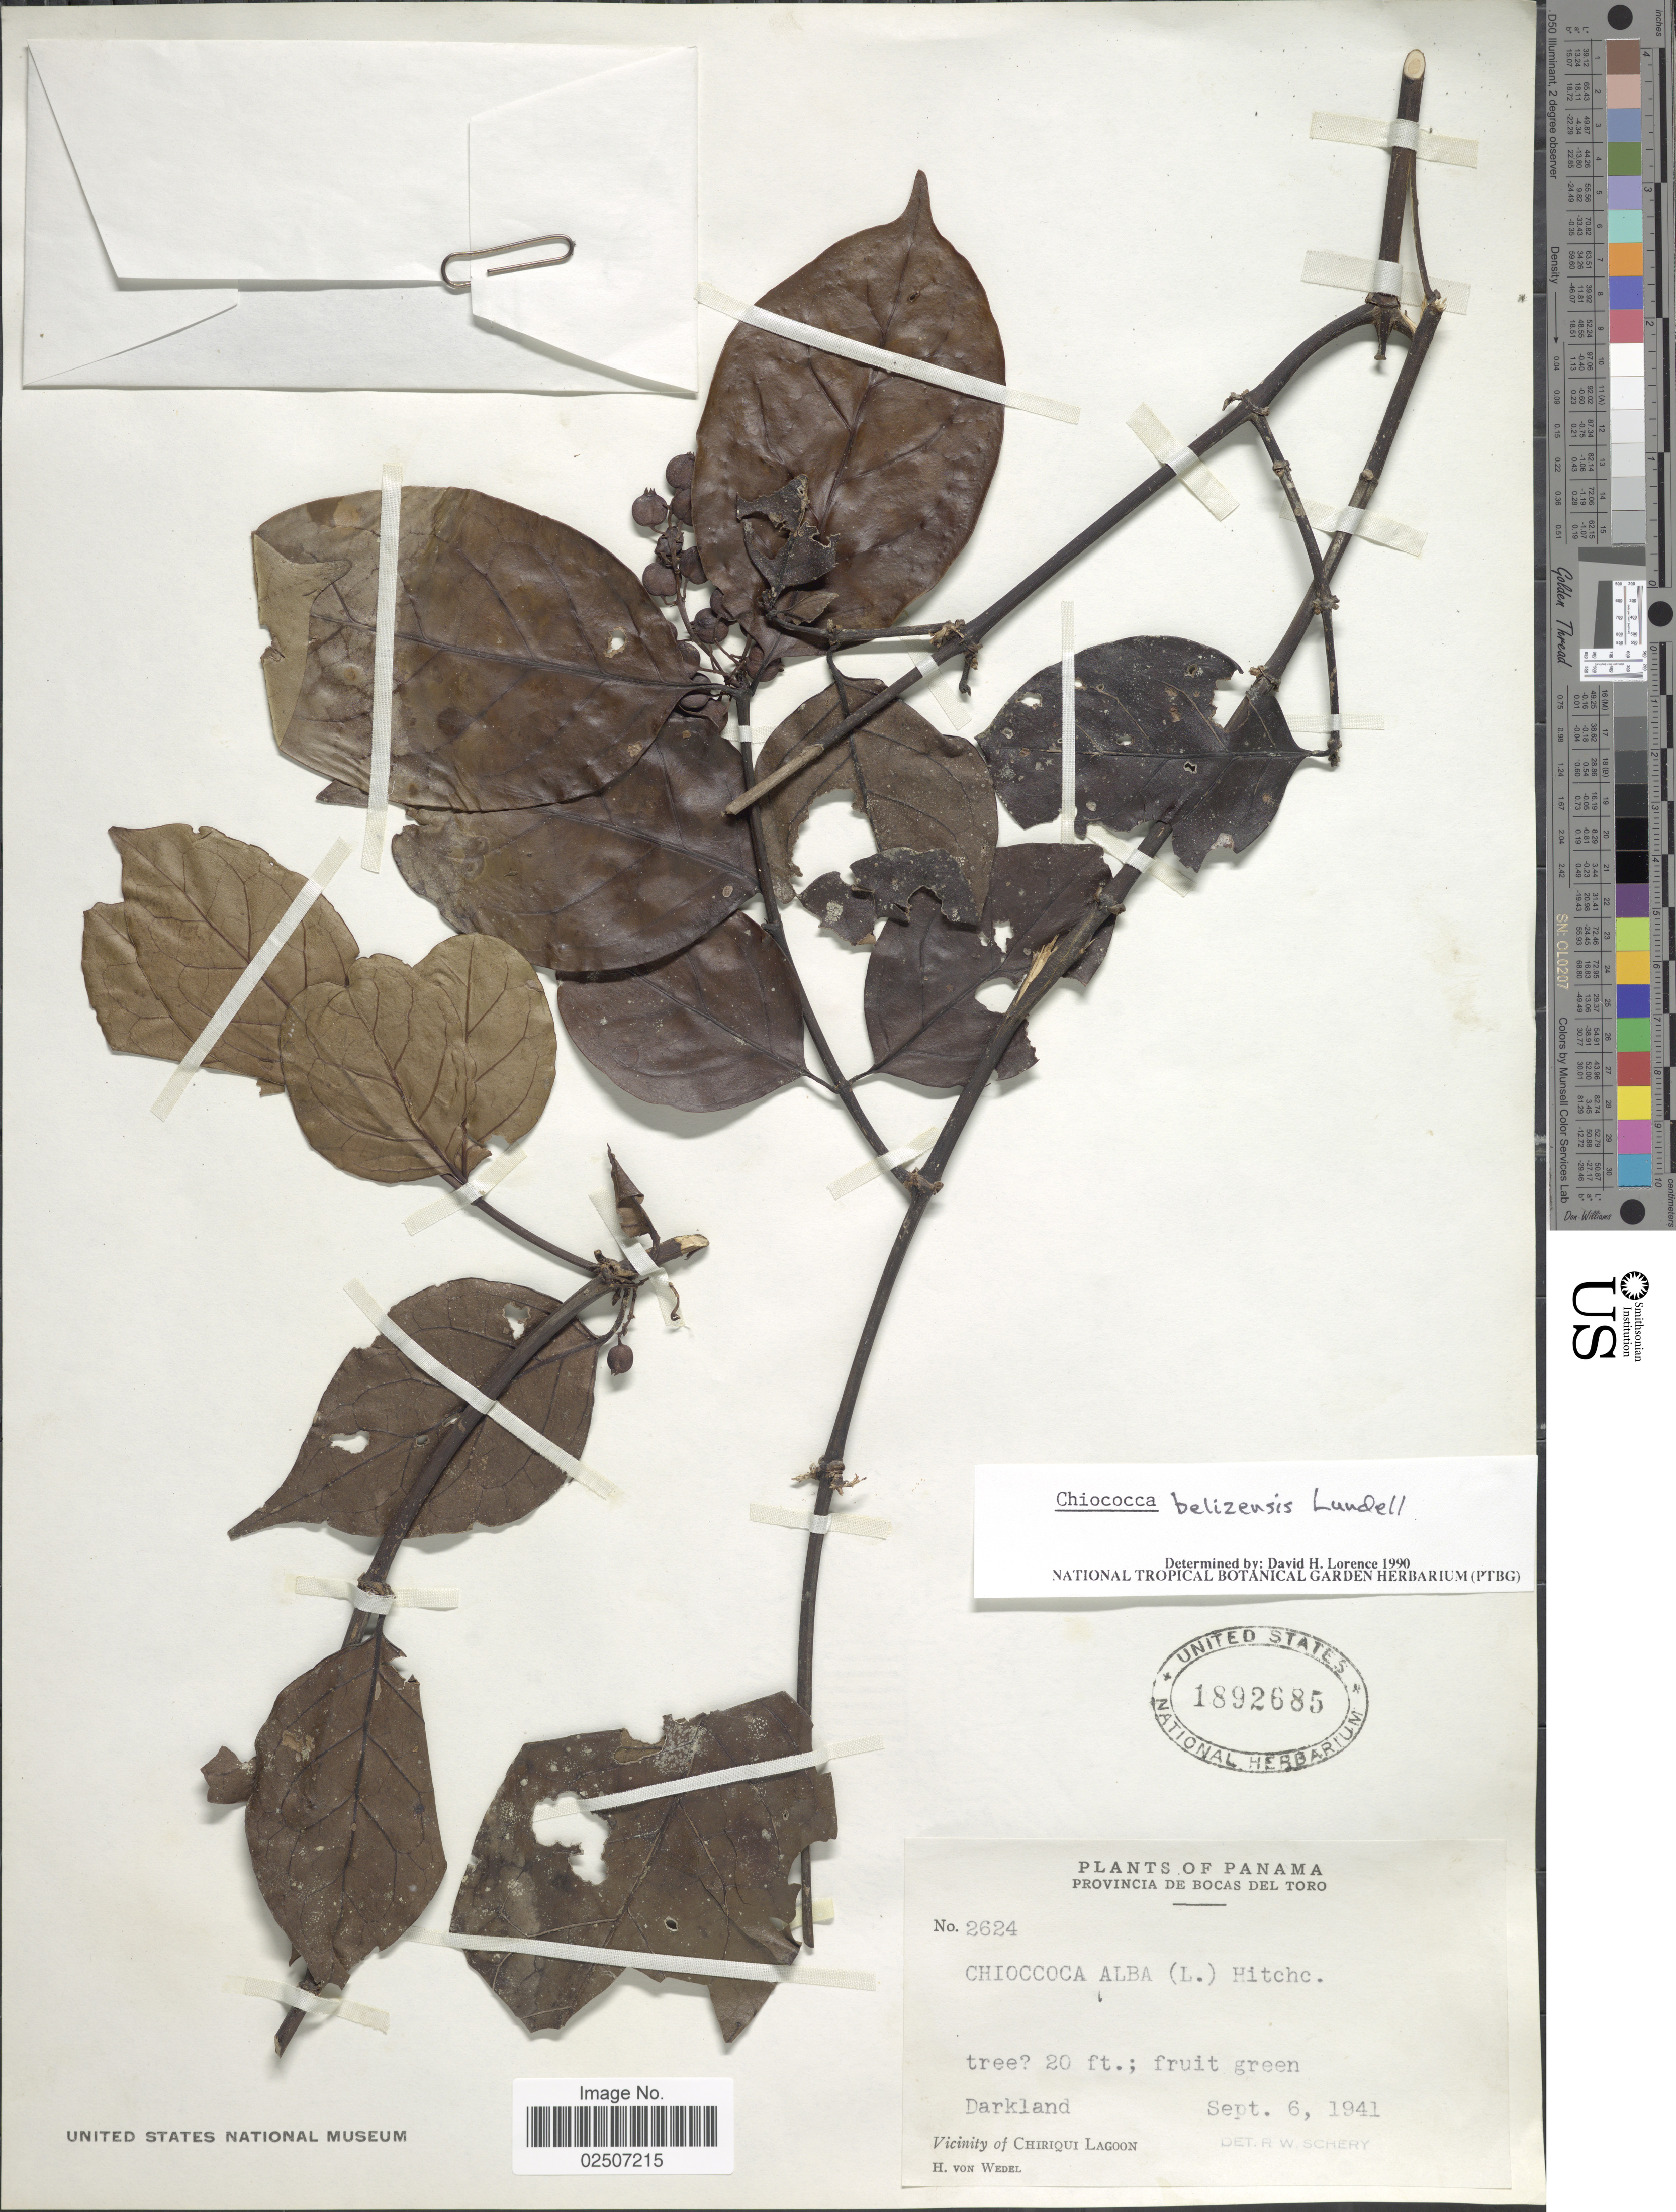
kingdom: Plantae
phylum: Tracheophyta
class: Magnoliopsida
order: Gentianales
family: Rubiaceae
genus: Chiococca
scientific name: Chiococca belizensis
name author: Lundell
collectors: H. von Wedel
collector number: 2624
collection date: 1941-09-06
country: Panama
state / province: Bocas del Toro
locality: Provincia de Bocas del Toro. Darkland, Vicinity of Chiriqui Lagoon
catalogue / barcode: US 1892685